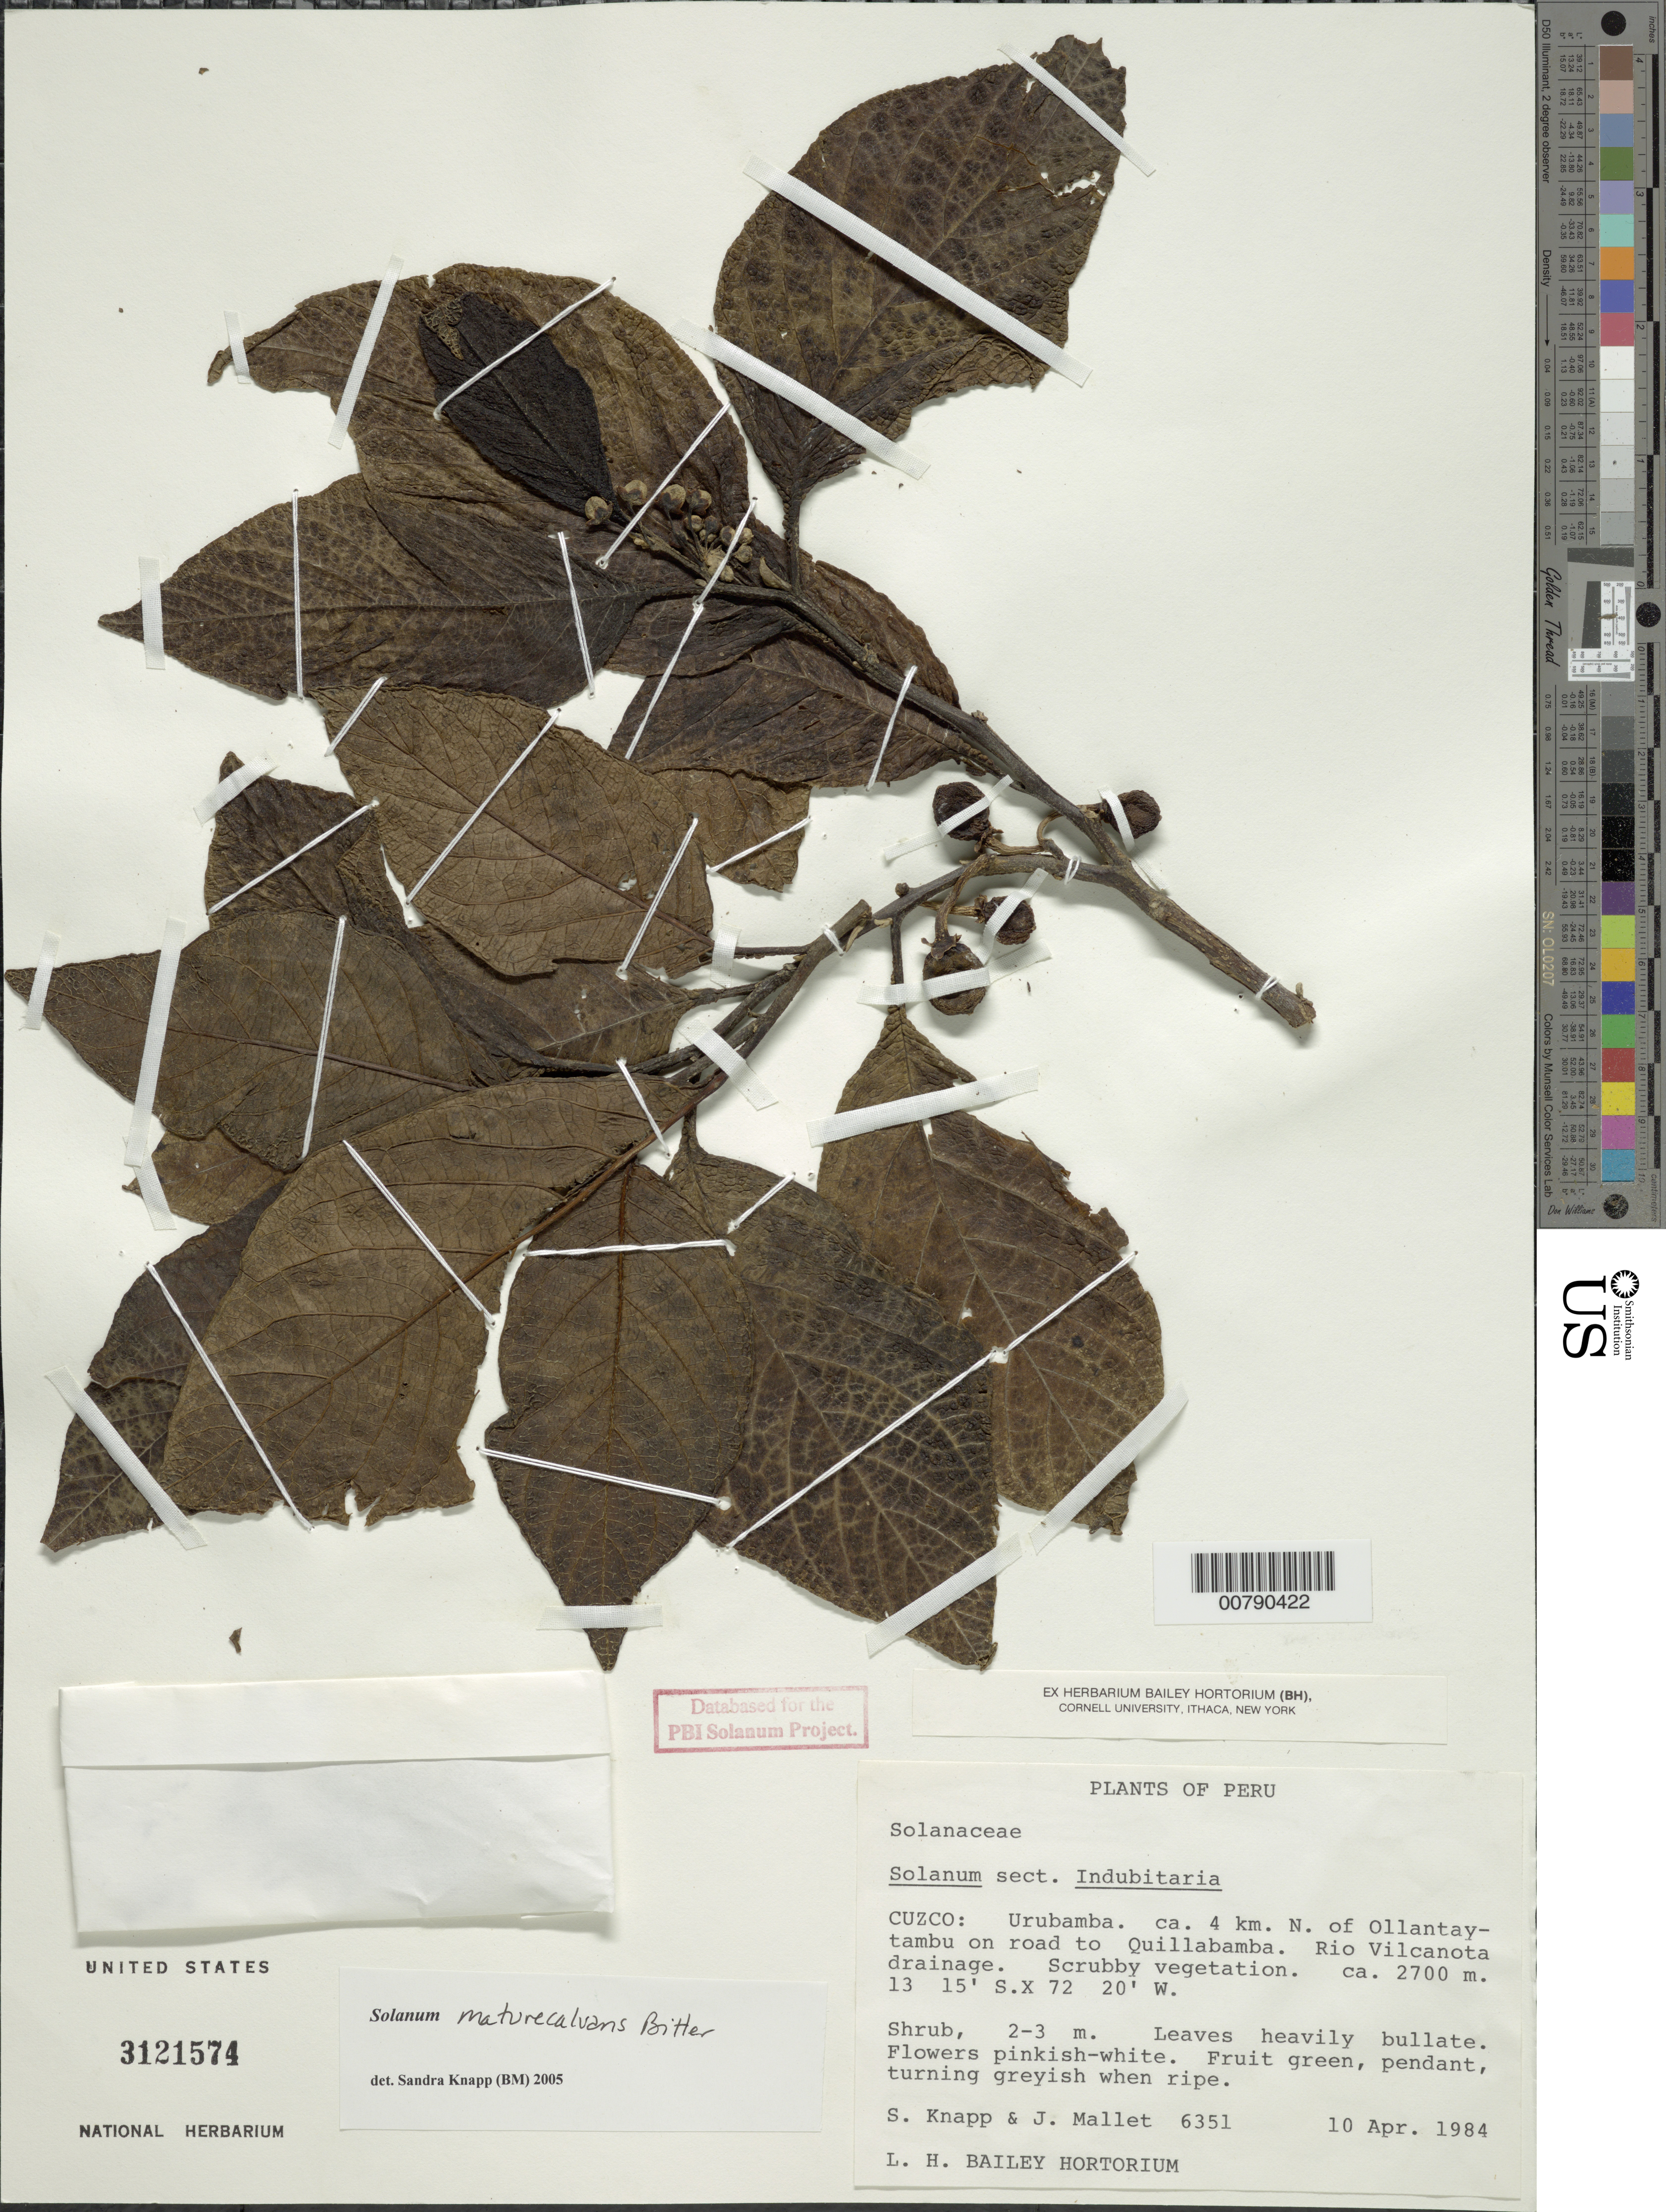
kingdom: Plantae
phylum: Tracheophyta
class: Magnoliopsida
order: Solanales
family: Solanaceae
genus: Solanum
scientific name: Solanum maturecalvans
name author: Bitter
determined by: Knapp, S. D.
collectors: S. Knapp & J. Mallet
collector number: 6351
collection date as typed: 10 Apr 1984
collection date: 1984-04-10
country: Peru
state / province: Cusco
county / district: Urubamba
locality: ca. 4 km N of Ollantaytambu on road to Quillabamba, Río Vilcanota drainage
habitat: scrubby vegetation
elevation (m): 2700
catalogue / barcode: US 3121574